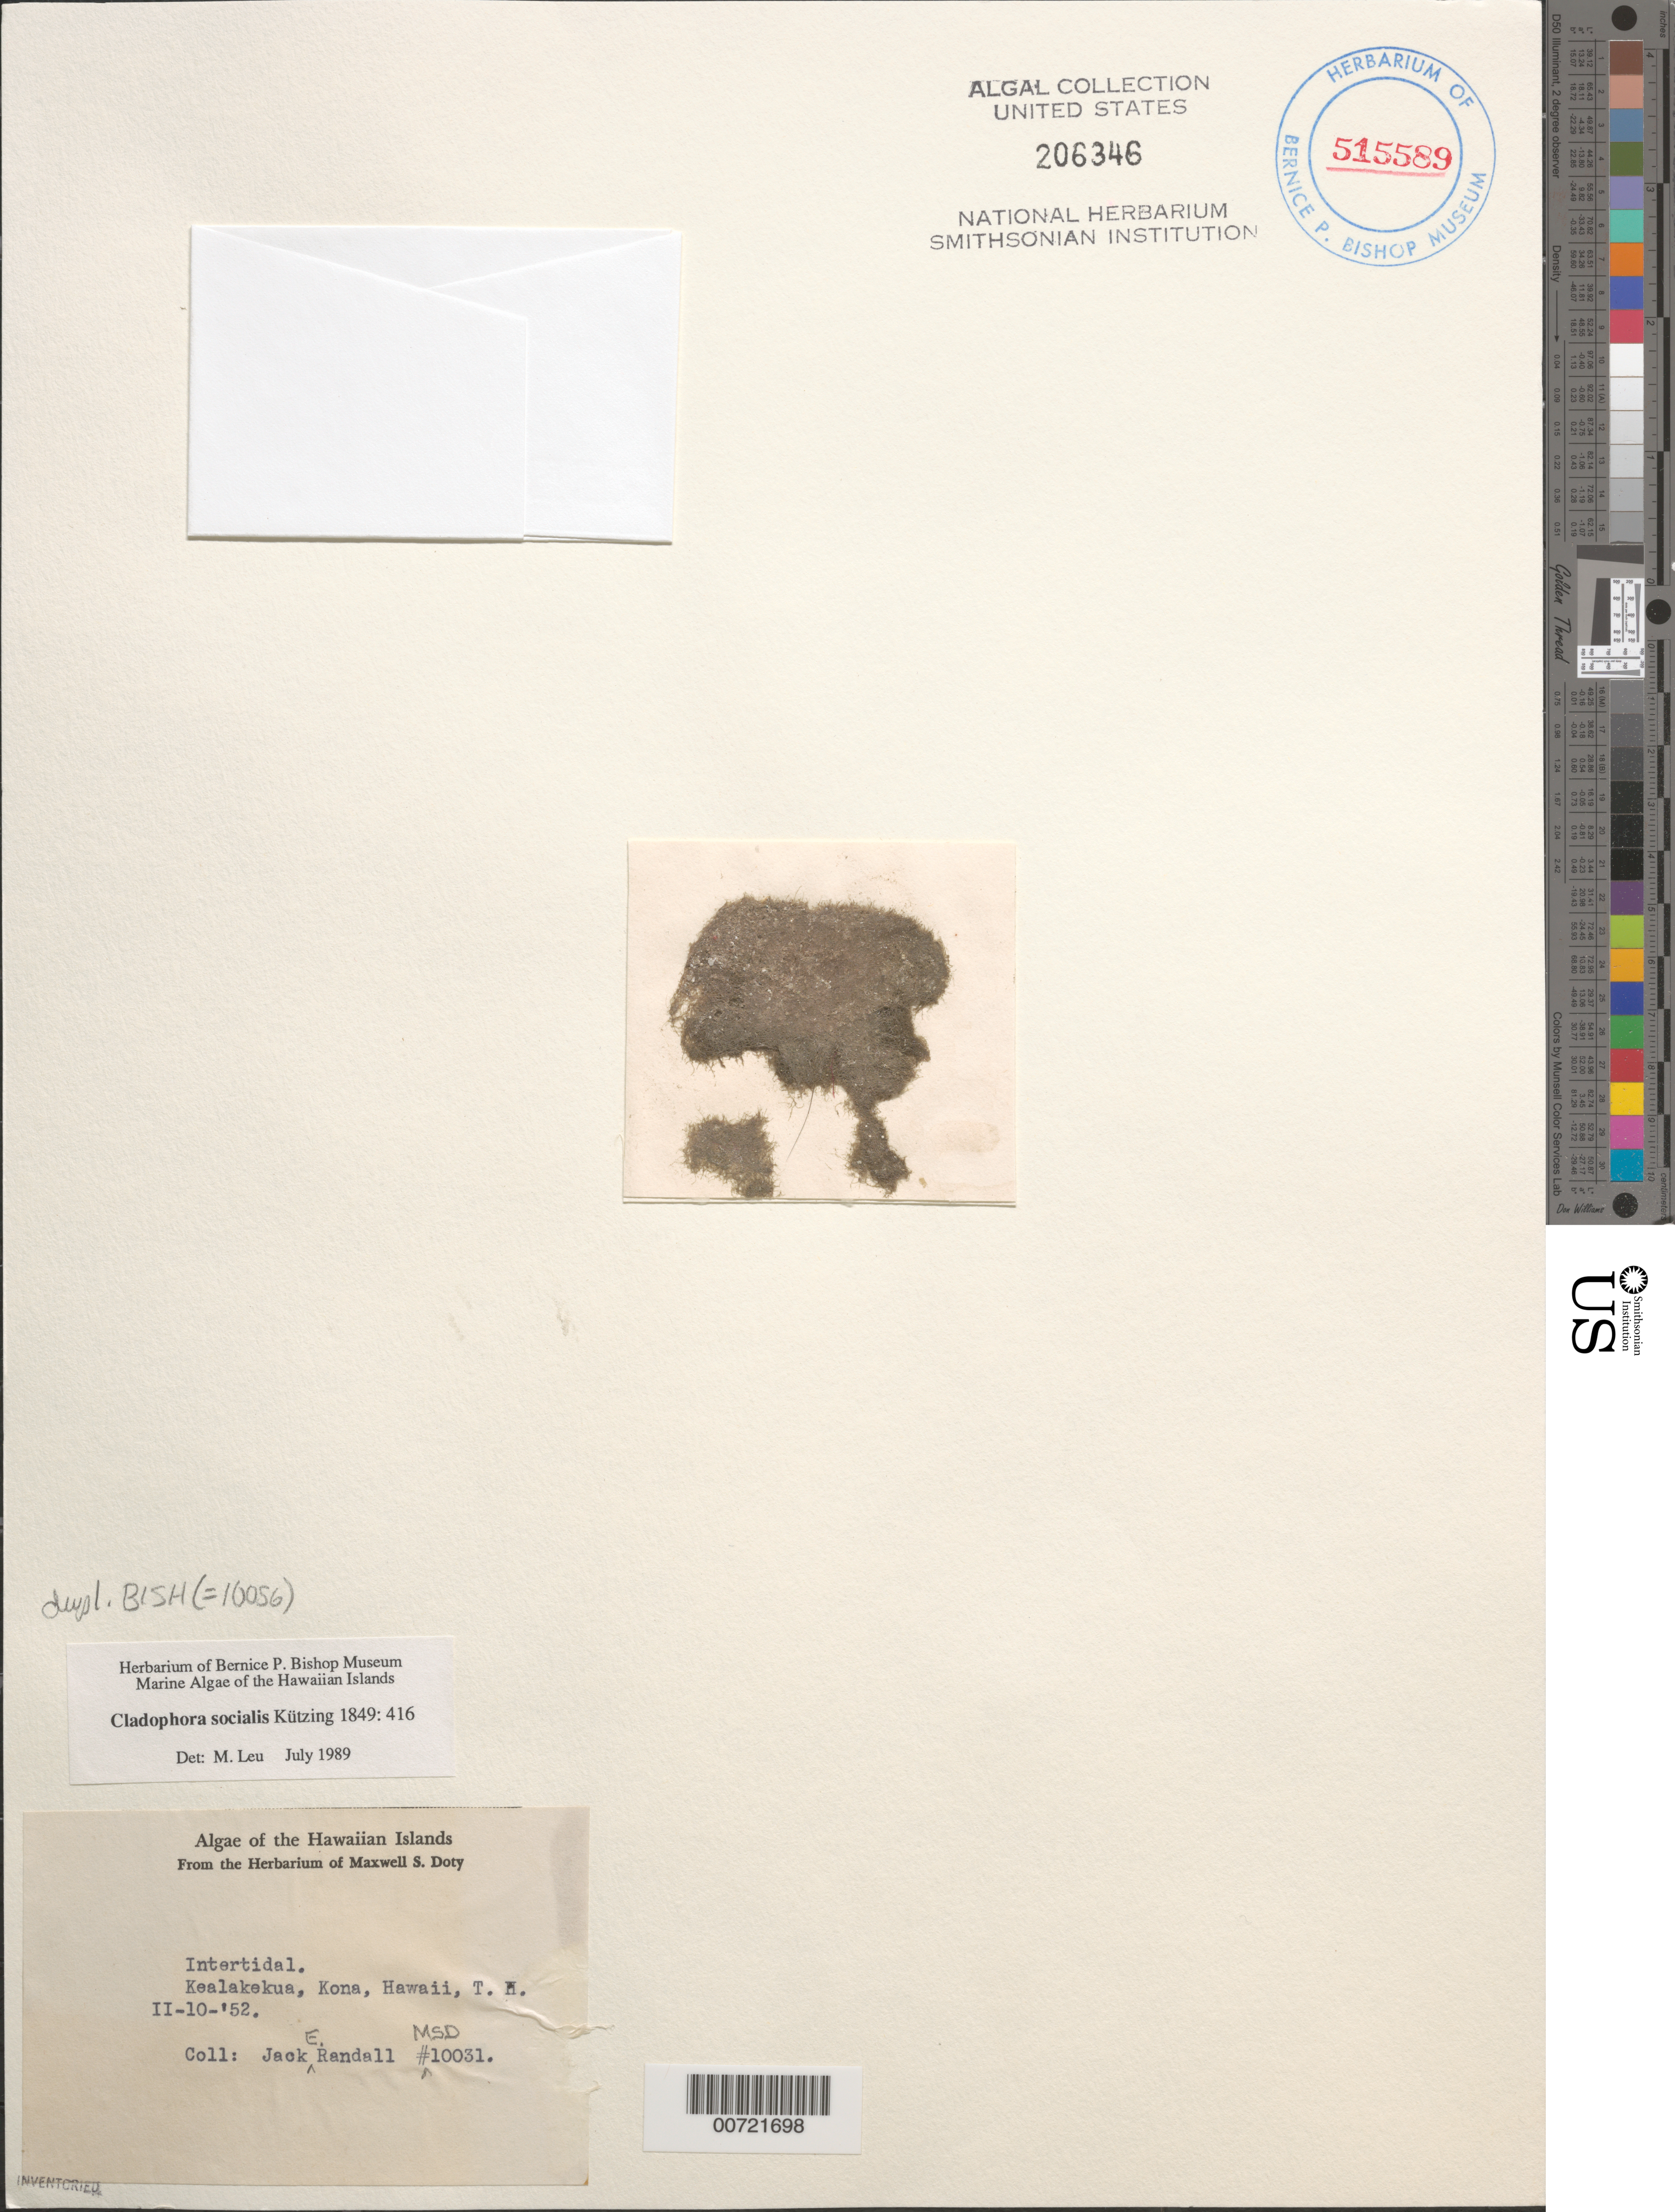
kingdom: Plantae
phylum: Chlorophyta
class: Ulvophyceae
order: Cladophorales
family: Cladophoraceae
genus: Cladophora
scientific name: Cladophora socialis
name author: Kütz.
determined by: Leu, M. E.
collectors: J. Randall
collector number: MSD 10031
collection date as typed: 10 Feb 1952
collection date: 1952-02-10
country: United States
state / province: Hawaii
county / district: Hawaii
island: Hawaii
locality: Kealakekua, Kona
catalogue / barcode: US 206346-2